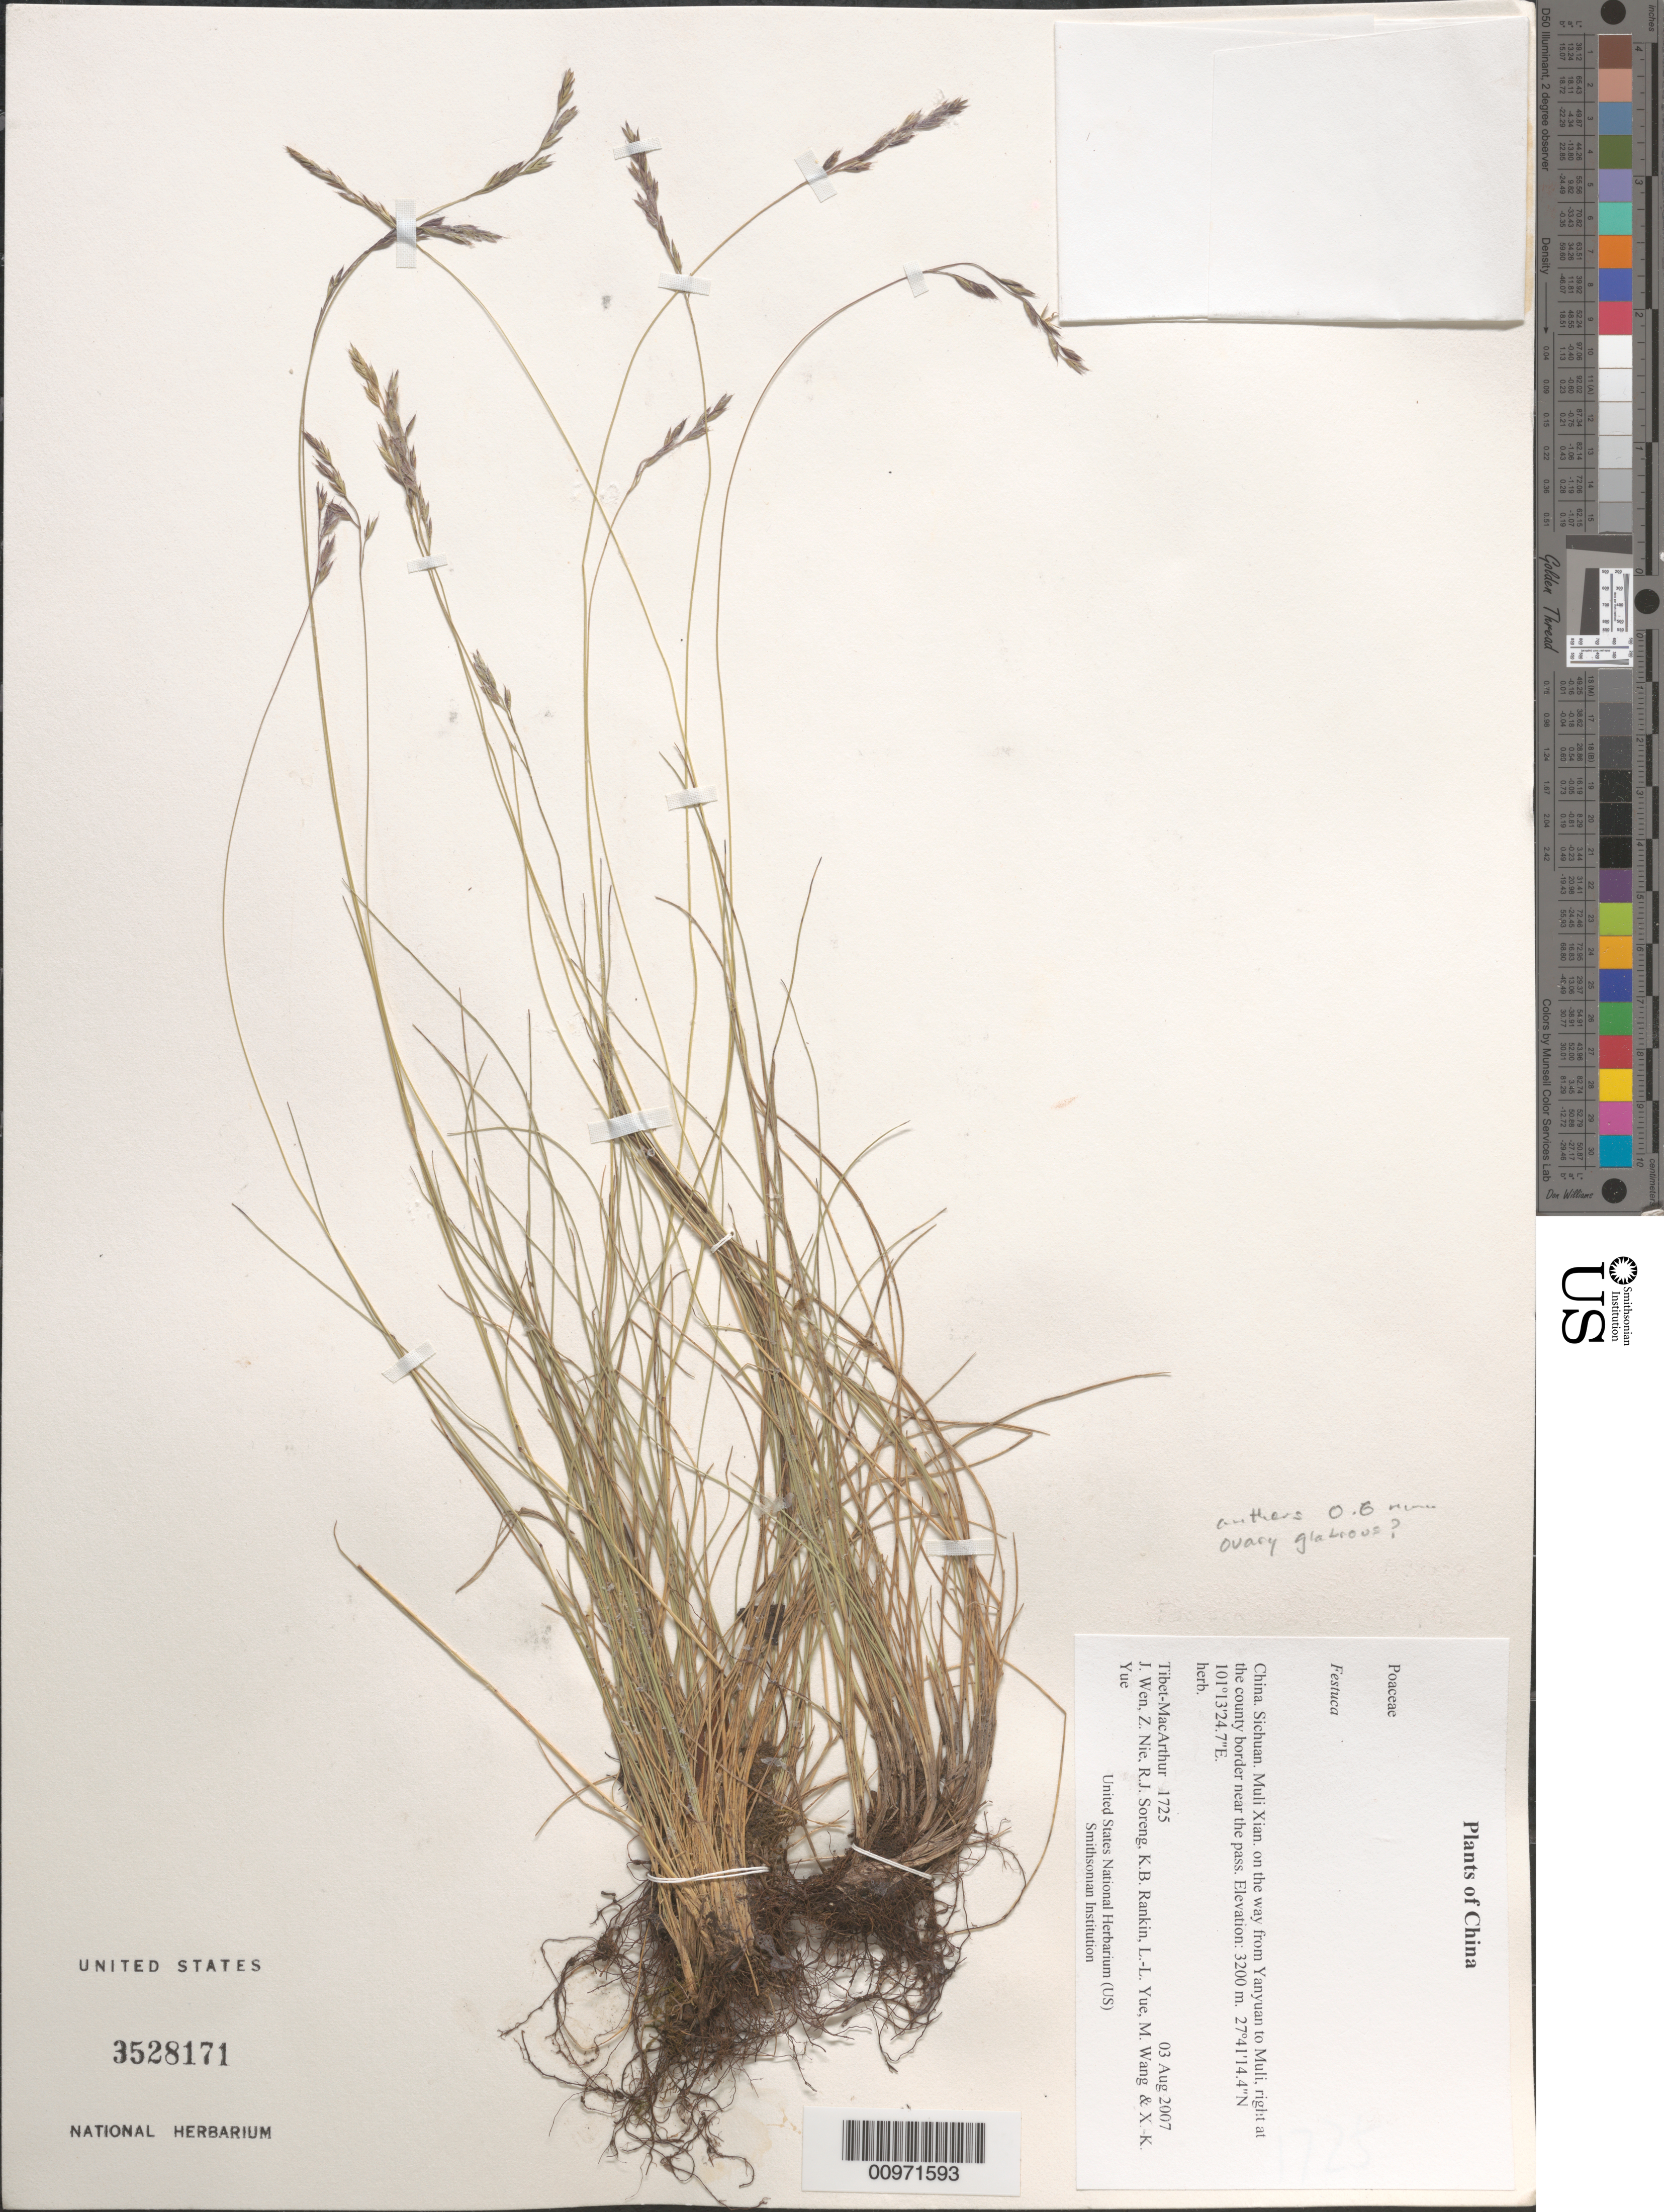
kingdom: Plantae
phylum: Tracheophyta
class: Liliopsida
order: Poales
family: Poaceae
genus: Festuca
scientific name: Festuca sp.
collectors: Tibet-MacArthur, J. Wen, Z. Nie, R. J. Soreng, K. Rankin, L. Yue, M. Wang & X. Yue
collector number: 1725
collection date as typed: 03 Aug 2007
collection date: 2007-08-03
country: China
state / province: Sichuan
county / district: Muli Xian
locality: on the way from Yanyuan to Muli, right at the county border near the pass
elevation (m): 3200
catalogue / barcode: US 3528171